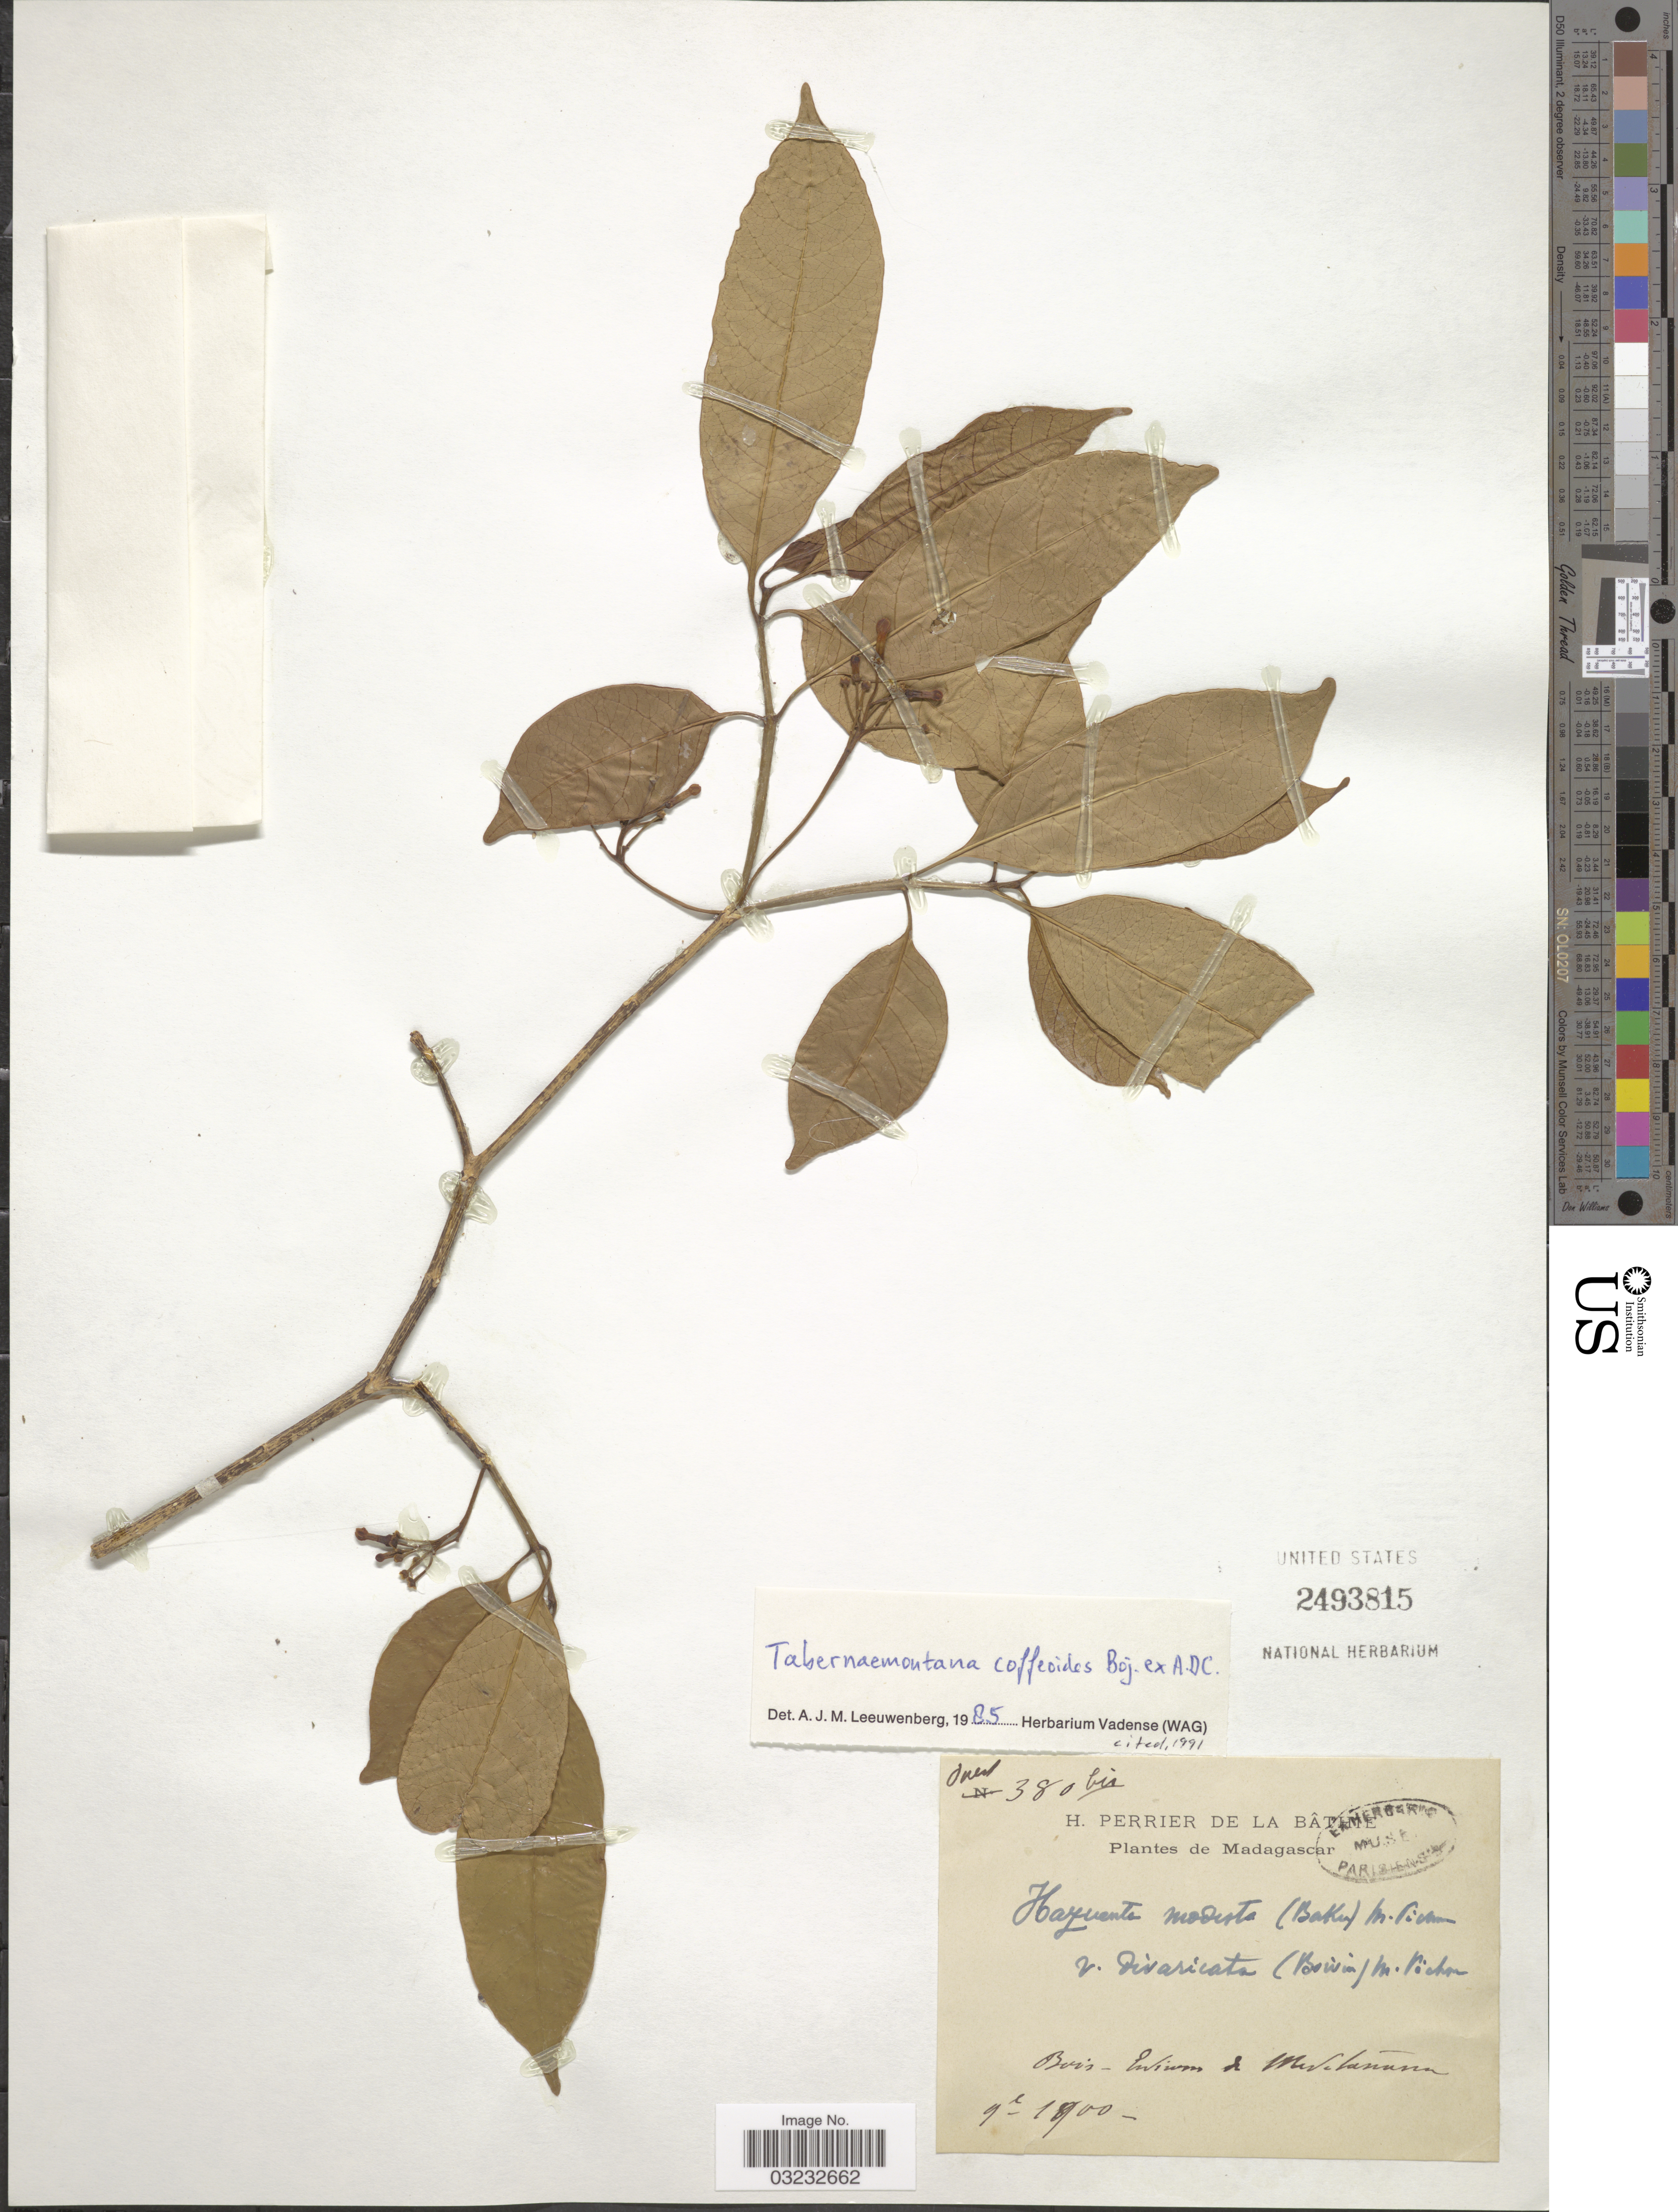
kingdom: Plantae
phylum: Tracheophyta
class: Magnoliopsida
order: Gentianales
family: Apocynaceae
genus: Tabernaemontana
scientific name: Tabernaemontana coffeoides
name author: Bojer ex A. DC.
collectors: Ex herb. Perrier de La Bathie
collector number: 380bis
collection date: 1900-09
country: Madagascar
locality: Bois - Environs de [illegible text].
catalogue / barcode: US 2493815